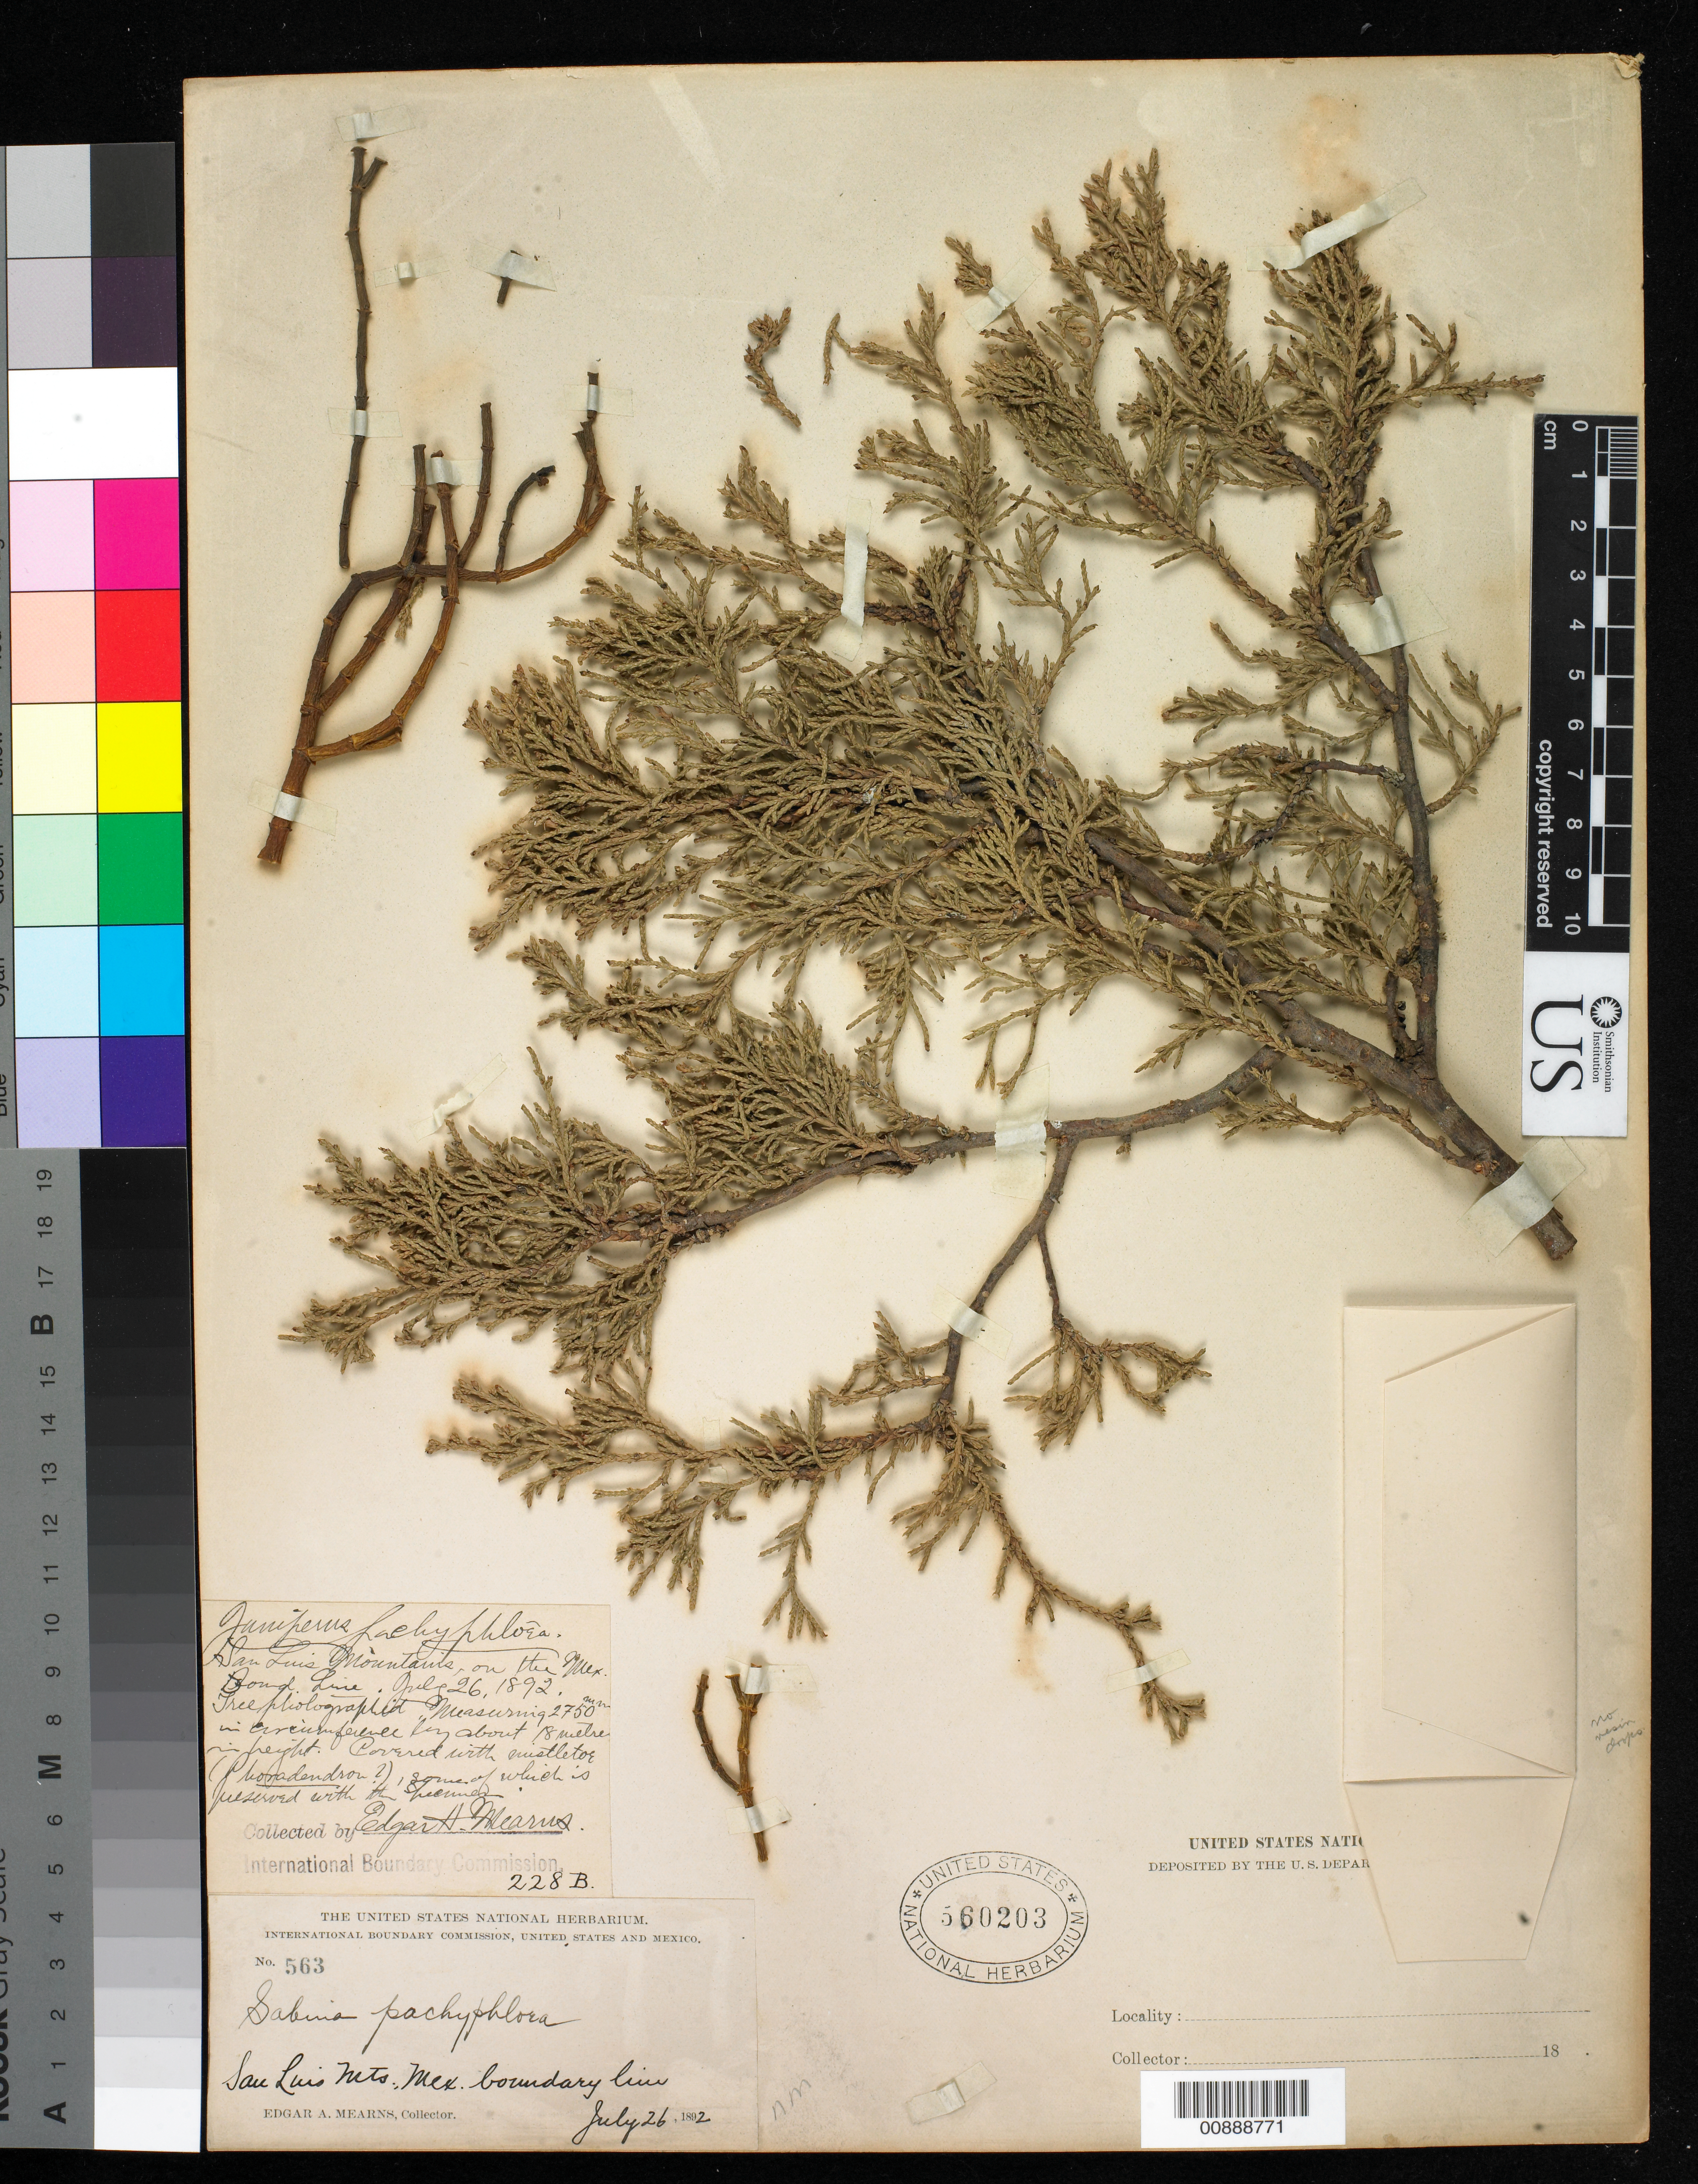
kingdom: Plantae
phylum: Tracheophyta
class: Pinopsida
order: Pinales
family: Cupressaceae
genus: Juniperus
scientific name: Juniperus deppeana var. pachyphlaea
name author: (Torr.) Martínez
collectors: E. A. Mearns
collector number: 563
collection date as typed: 26 Jul 1892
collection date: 1892-07-26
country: United States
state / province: New Mexico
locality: San Luis Mts., on the Mexican Boundary Line.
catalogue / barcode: US 560203